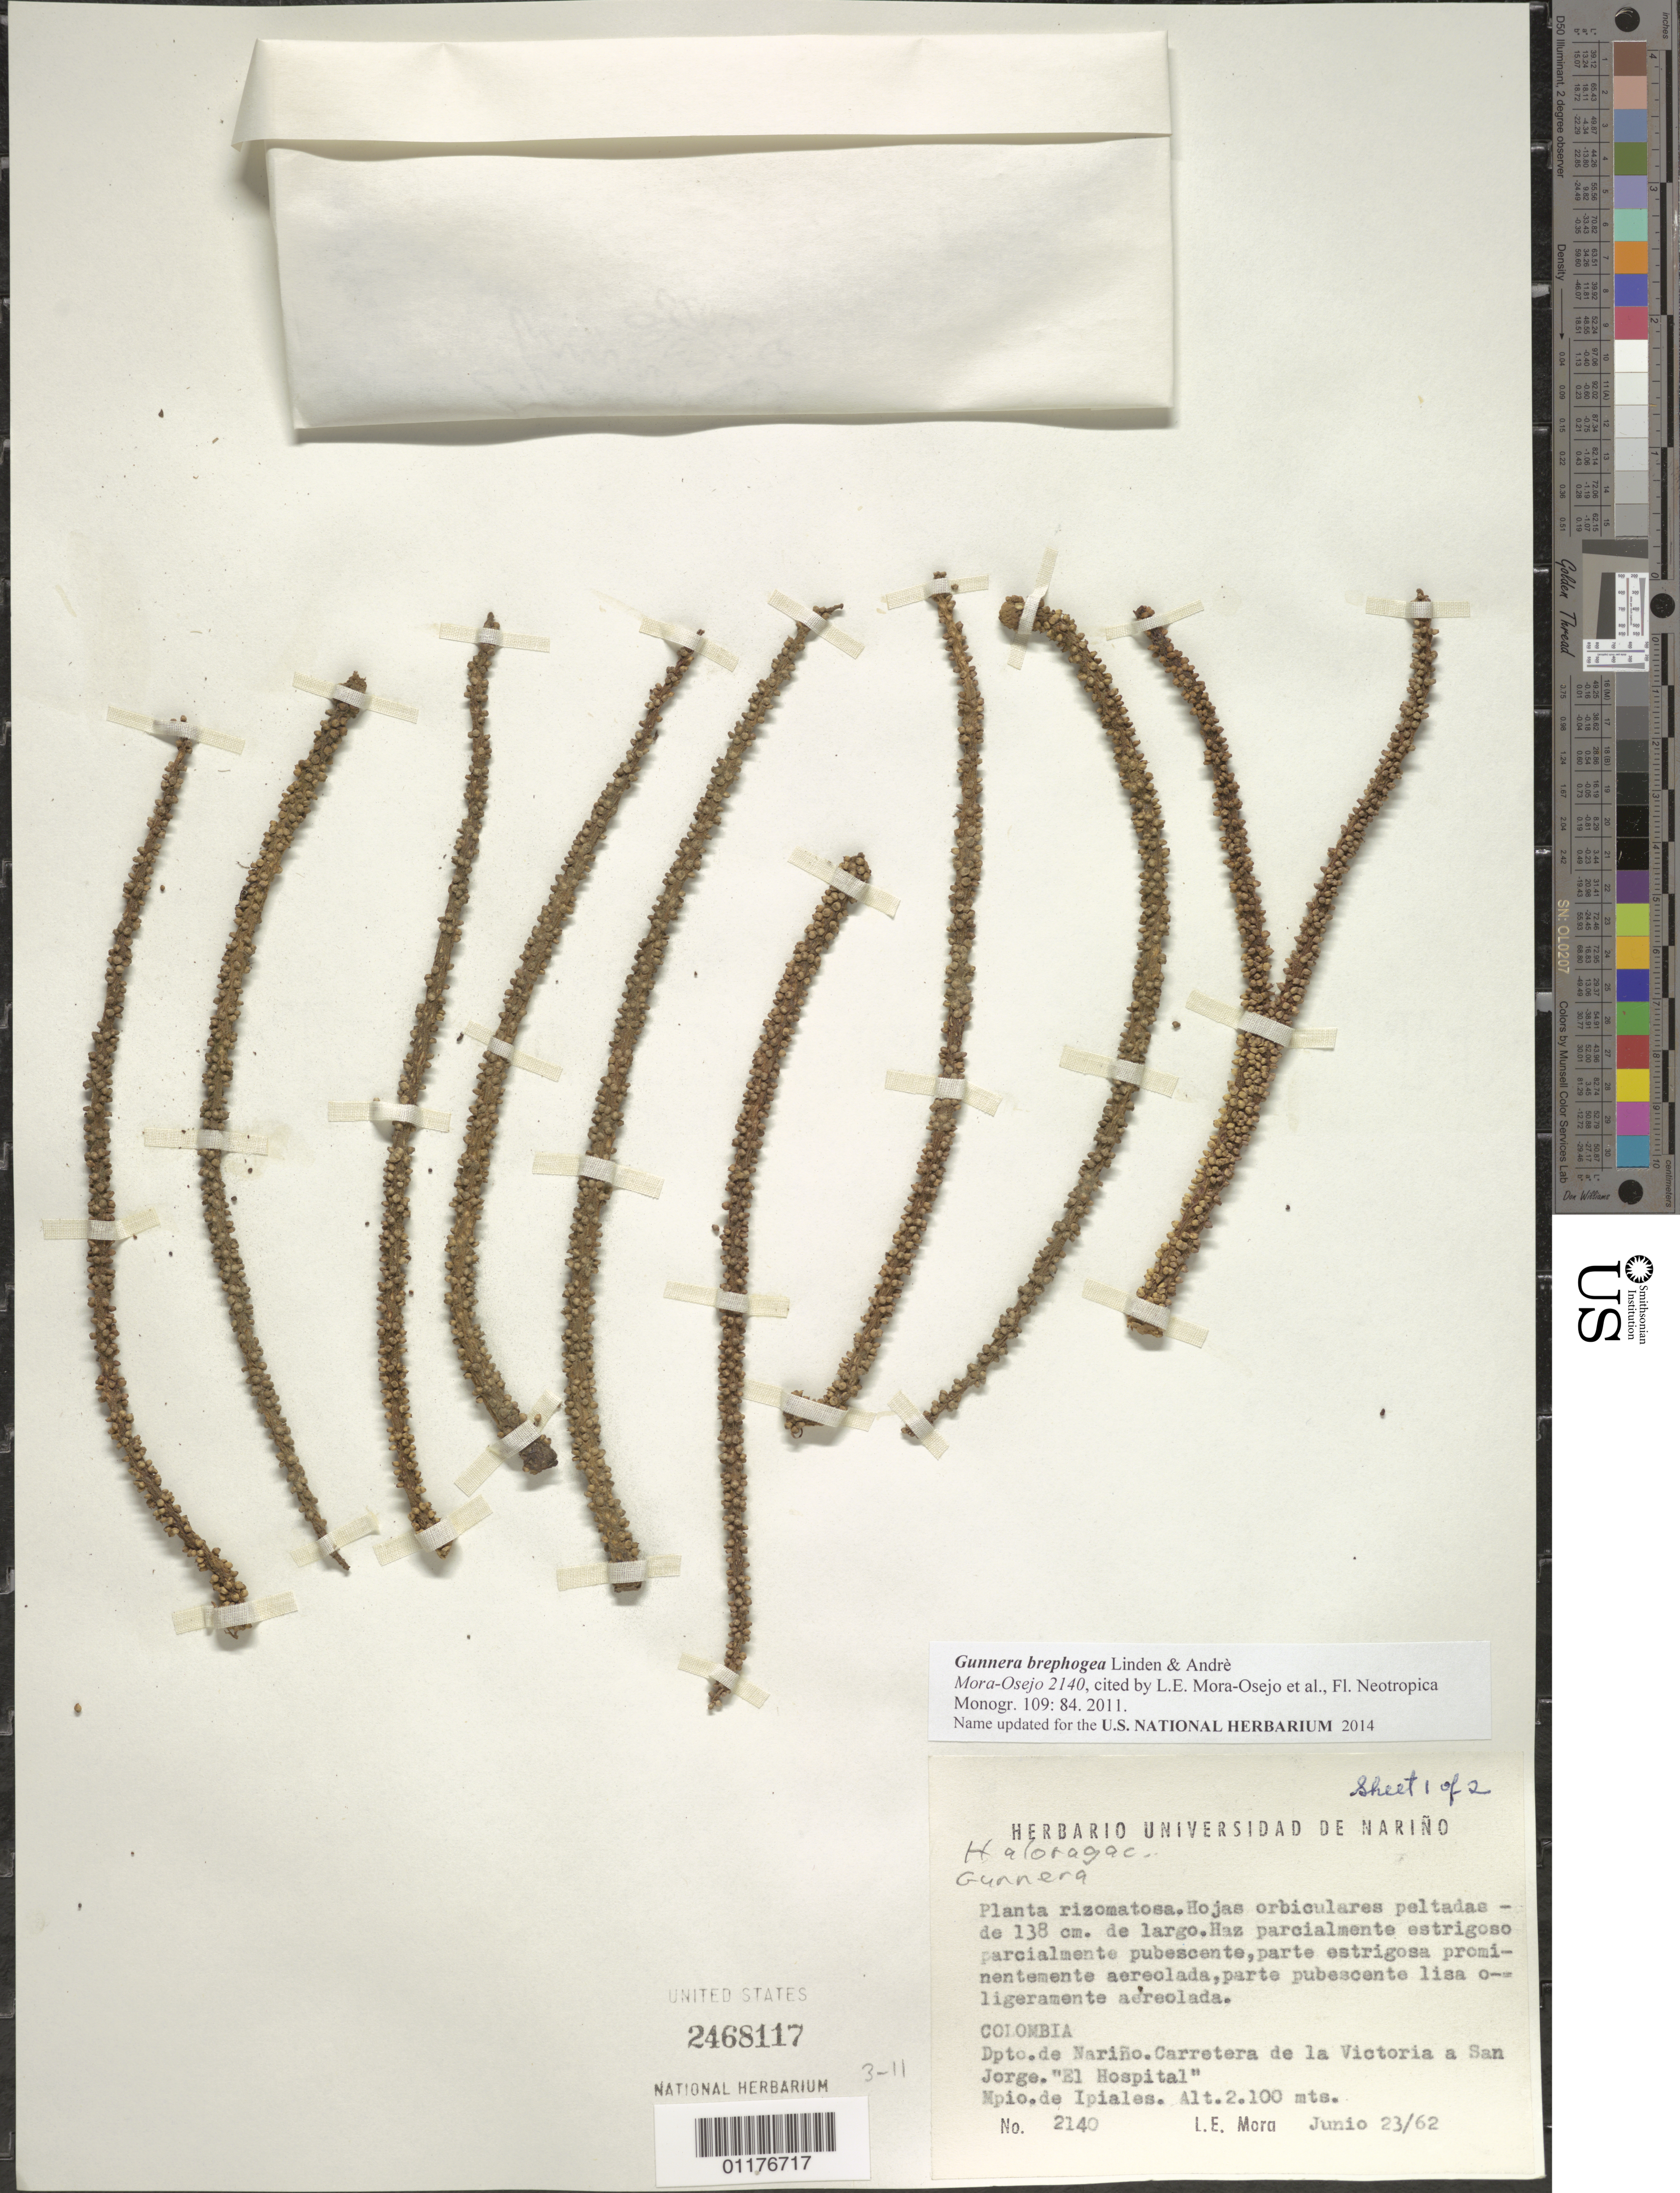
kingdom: Plantae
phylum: Tracheophyta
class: Magnoliopsida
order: Gunnerales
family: Gunneraceae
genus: Gunnera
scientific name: Gunnera brephogea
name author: B.L. Linden & André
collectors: L. E. Mora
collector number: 2159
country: Colombia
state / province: Nariño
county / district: Ipiales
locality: Dept. de Nariño: Carretera de la Victoria a San Jorge, "El Hospital", Mpio. Ipiales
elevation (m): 2100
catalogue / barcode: US 2468117